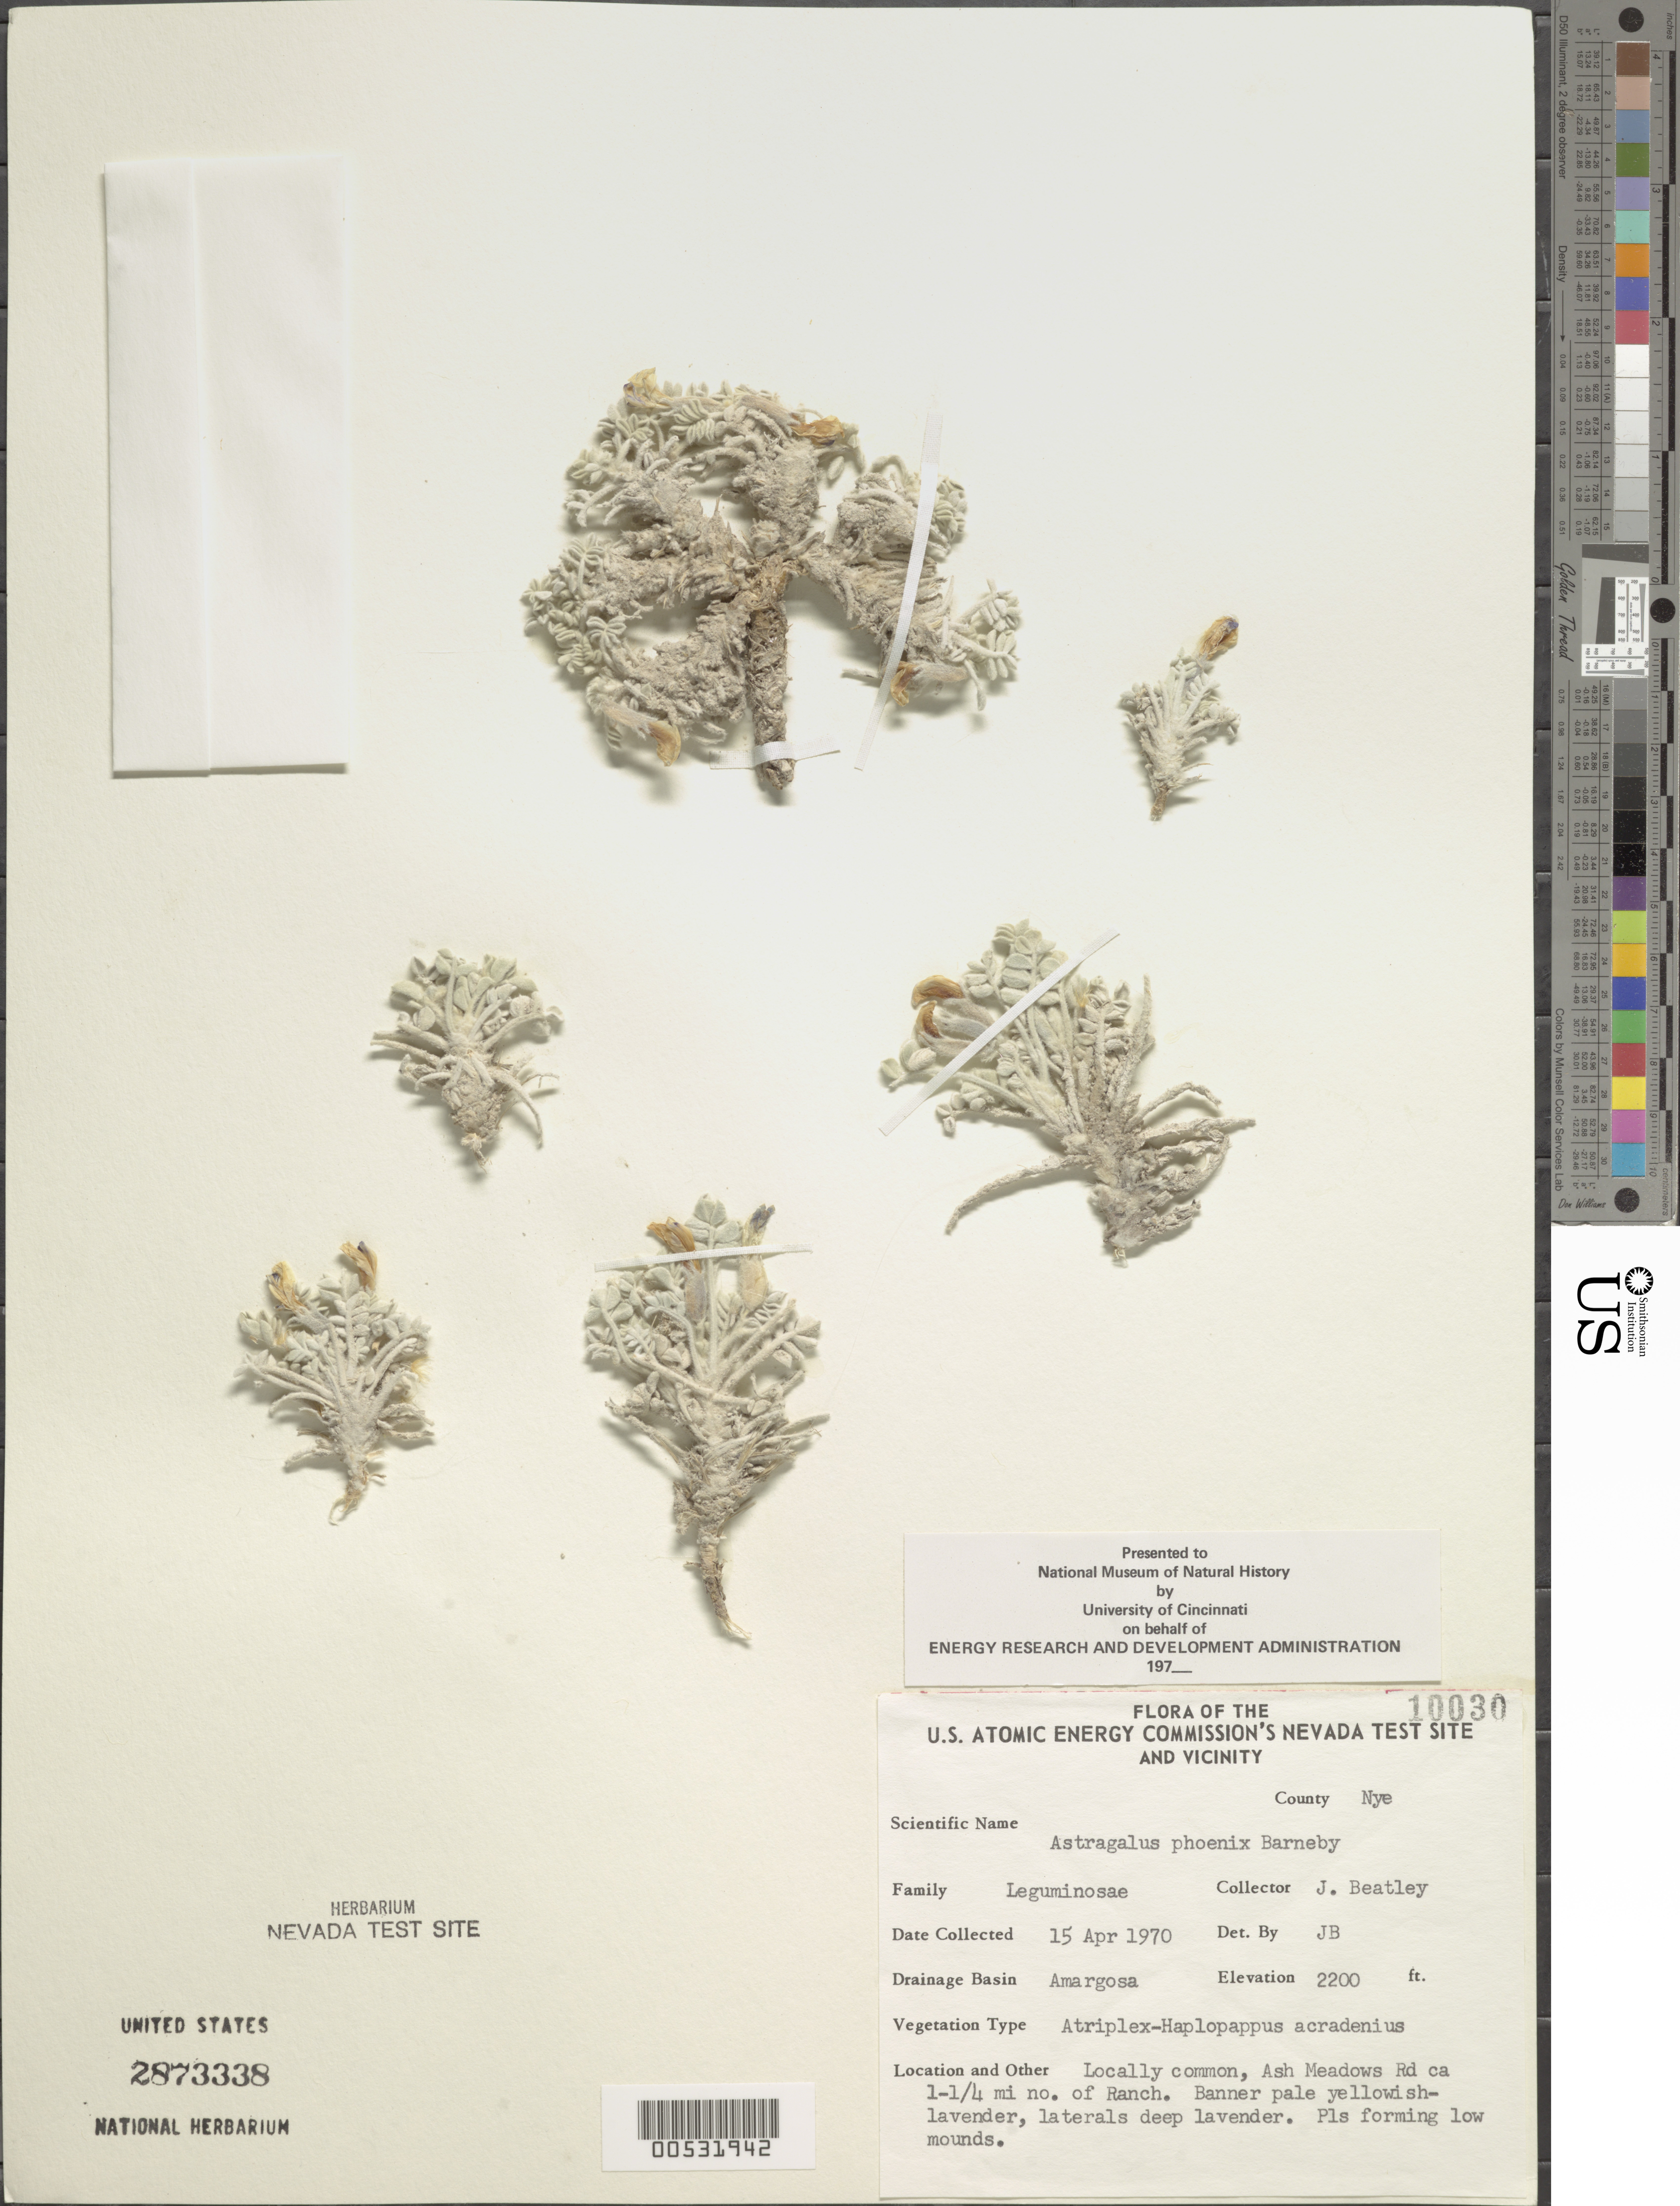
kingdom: Plantae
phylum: Tracheophyta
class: Magnoliopsida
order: Fabales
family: Fabaceae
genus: Astragalus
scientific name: Astragalus phoenix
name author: Barneby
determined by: Beatley, J. C.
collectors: J. C. Beatley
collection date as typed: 15 Apr 1970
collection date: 1970-04-15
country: United States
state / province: Nevada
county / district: Nye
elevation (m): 670.5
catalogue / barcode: US 2873338